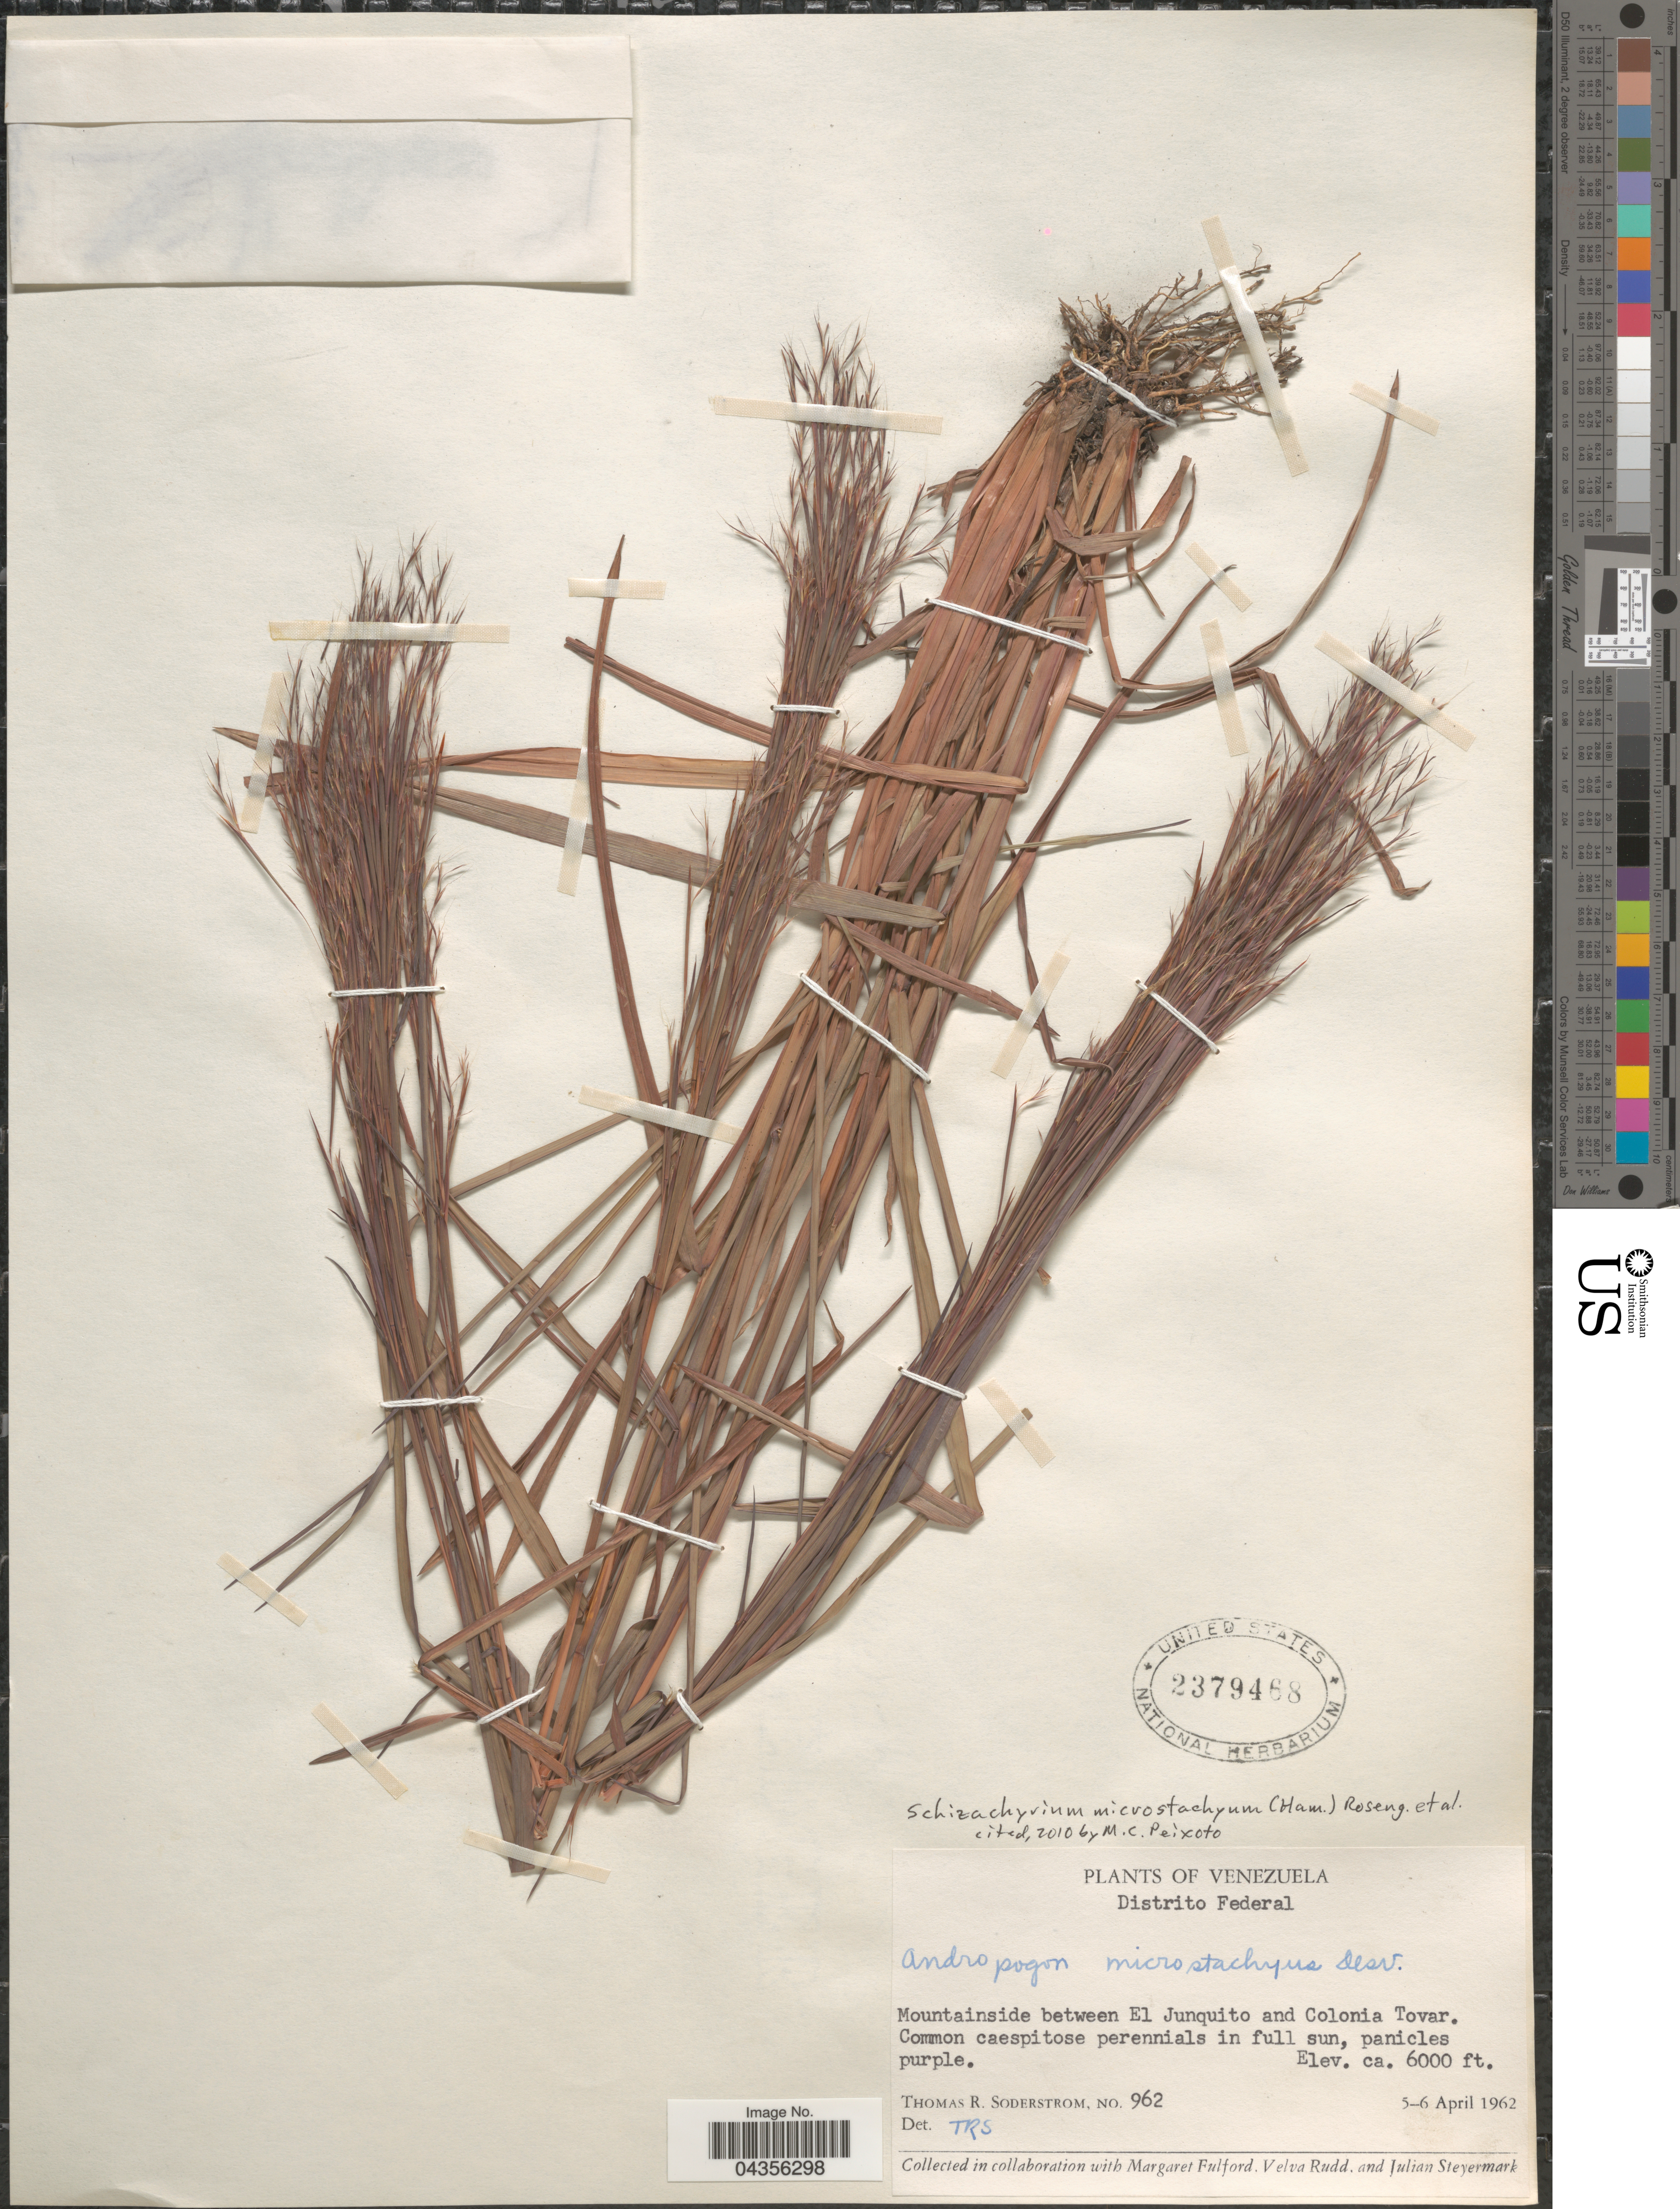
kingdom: Plantae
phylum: Tracheophyta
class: Liliopsida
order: Poales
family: Poaceae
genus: Schizachyrium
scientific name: Schizachyrium microstachyum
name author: (Desv. ex Ham.) Roseng. et al.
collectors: T. R. Soderstrom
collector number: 962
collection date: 1962-04-05/1962-04-06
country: Venezuela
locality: Distrito Federal. Mountainside between El Junquito and Colonia Tovar.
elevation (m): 1829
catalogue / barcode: US 2379468